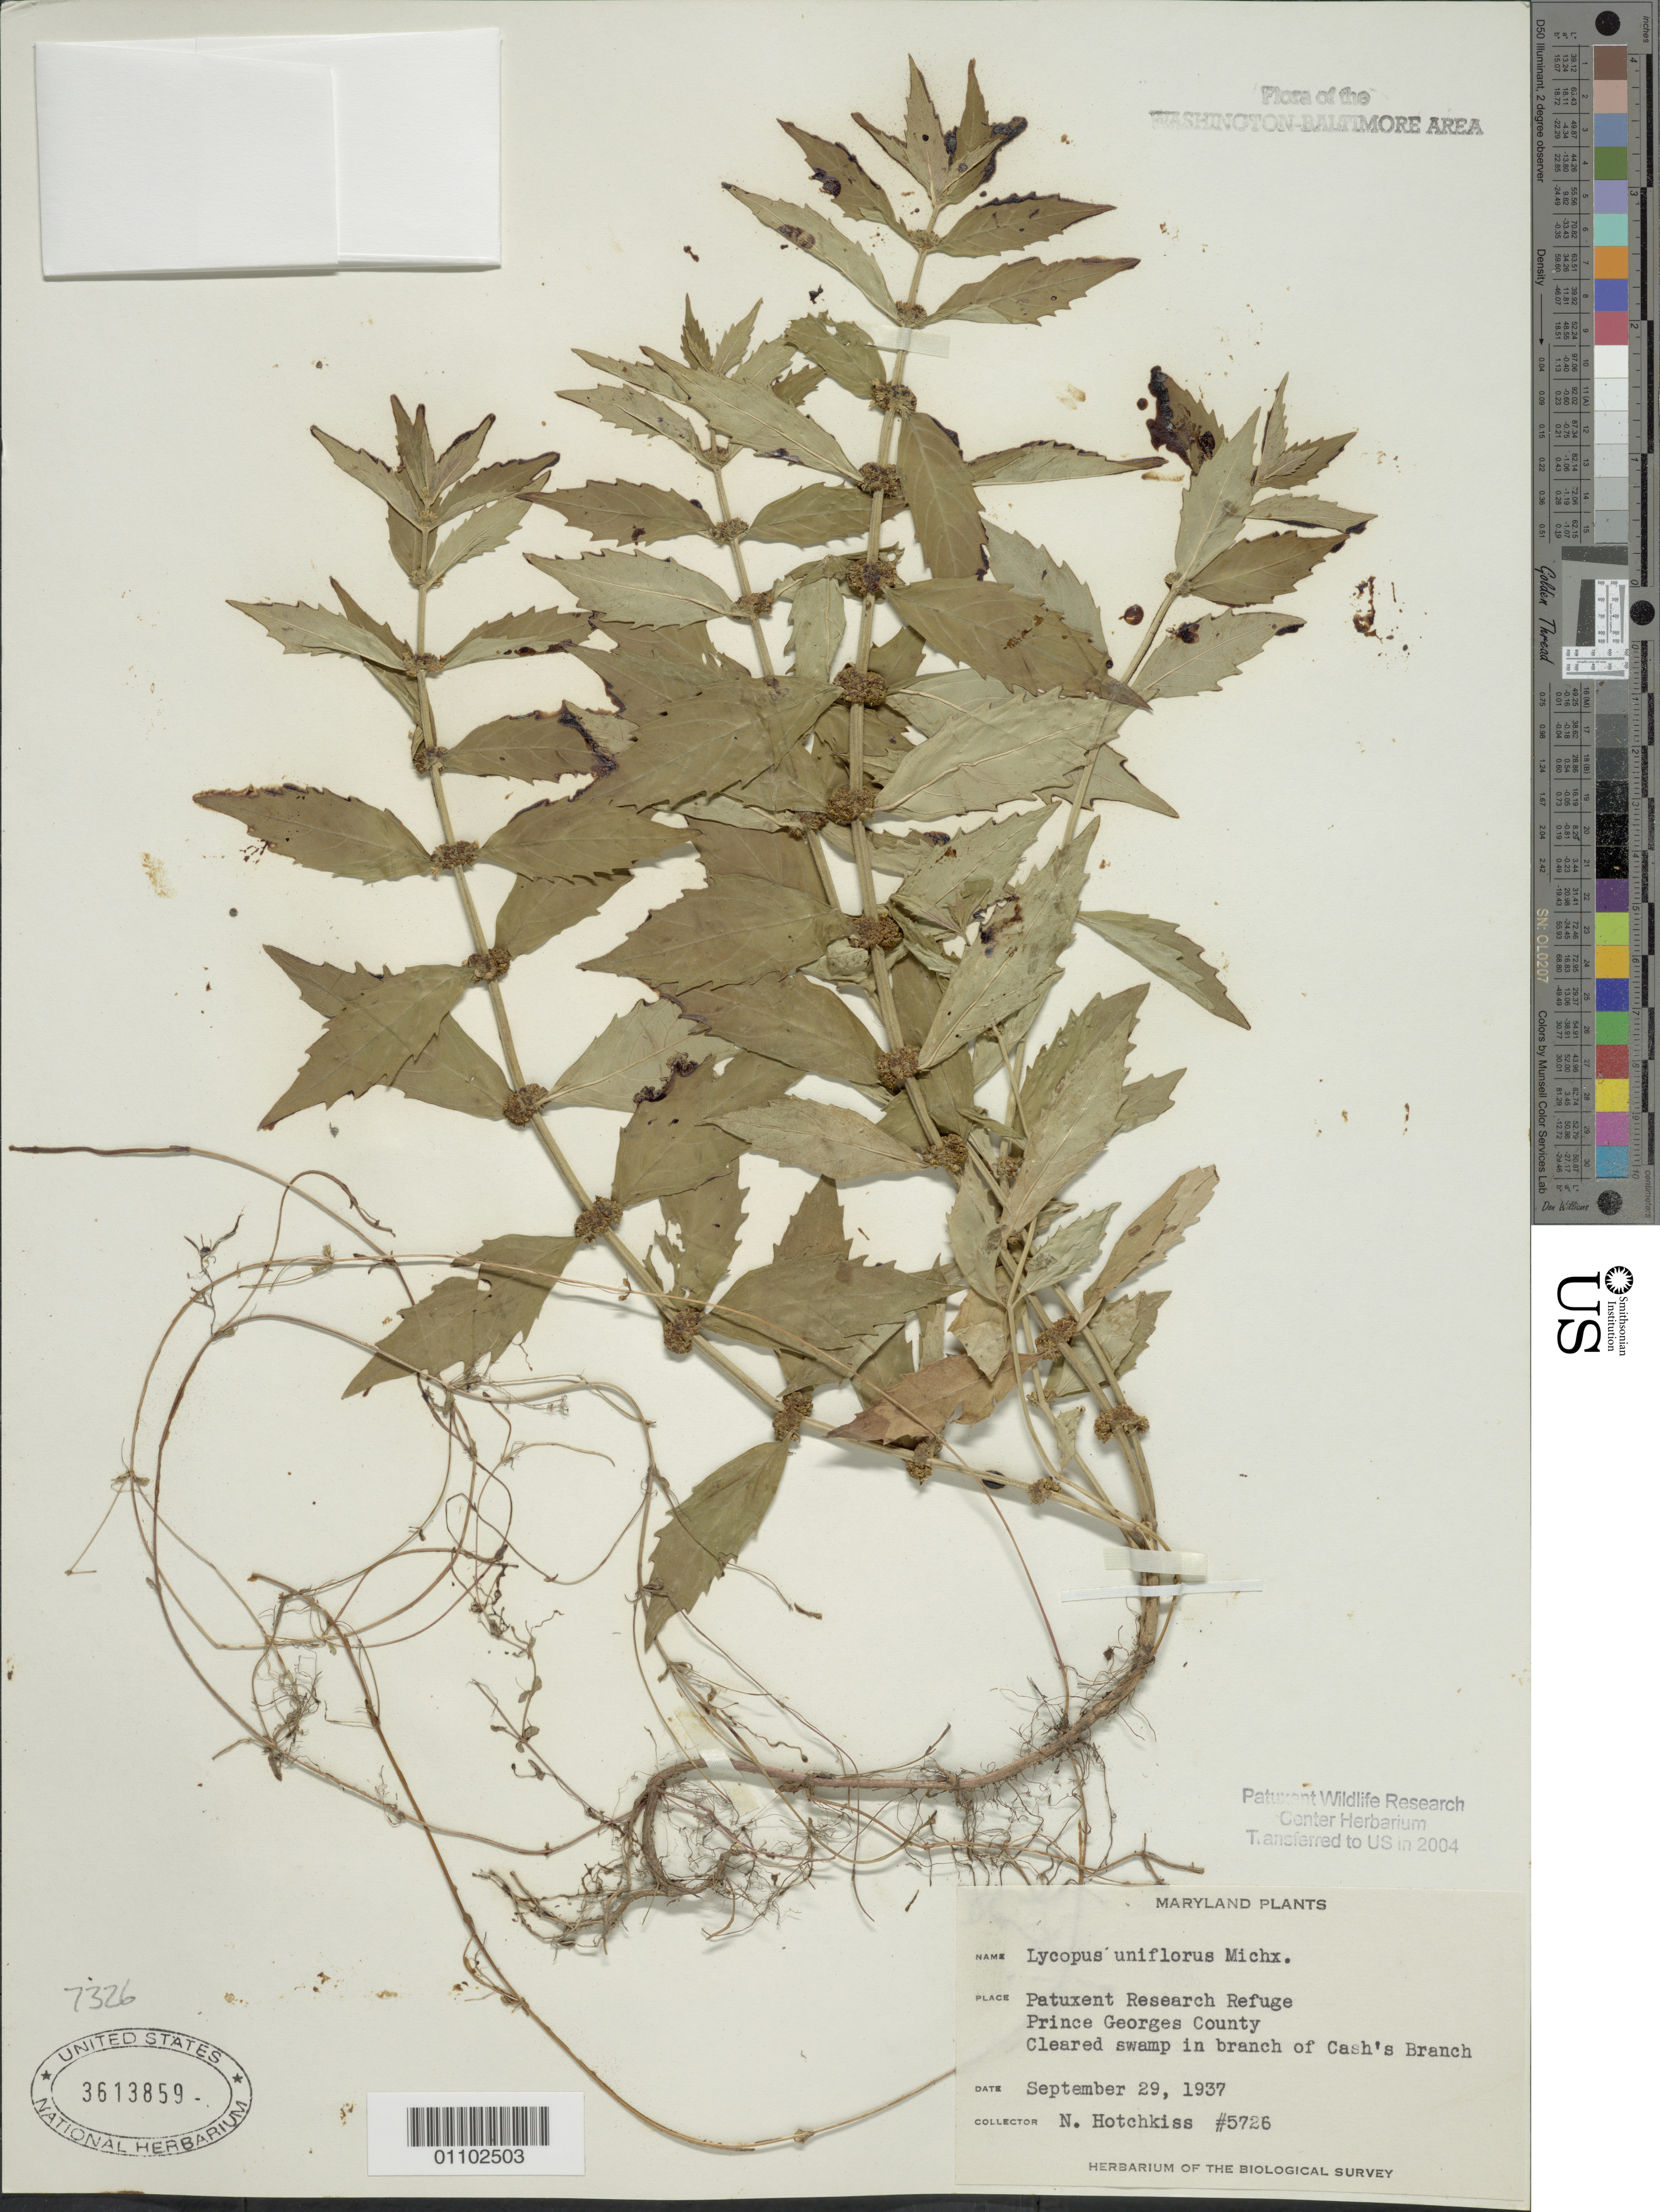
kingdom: Plantae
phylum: Tracheophyta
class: Magnoliopsida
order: Lamiales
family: Lamiaceae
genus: Lycopus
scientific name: Lycopus uniflorus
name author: Michx.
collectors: N. Hotchkiss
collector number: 5726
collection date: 1937-09-29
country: United States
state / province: Maryland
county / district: Prince George's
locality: Patuxent Research Refuge, branch of Cash's Branch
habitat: Cleared swamp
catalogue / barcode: US 3613859